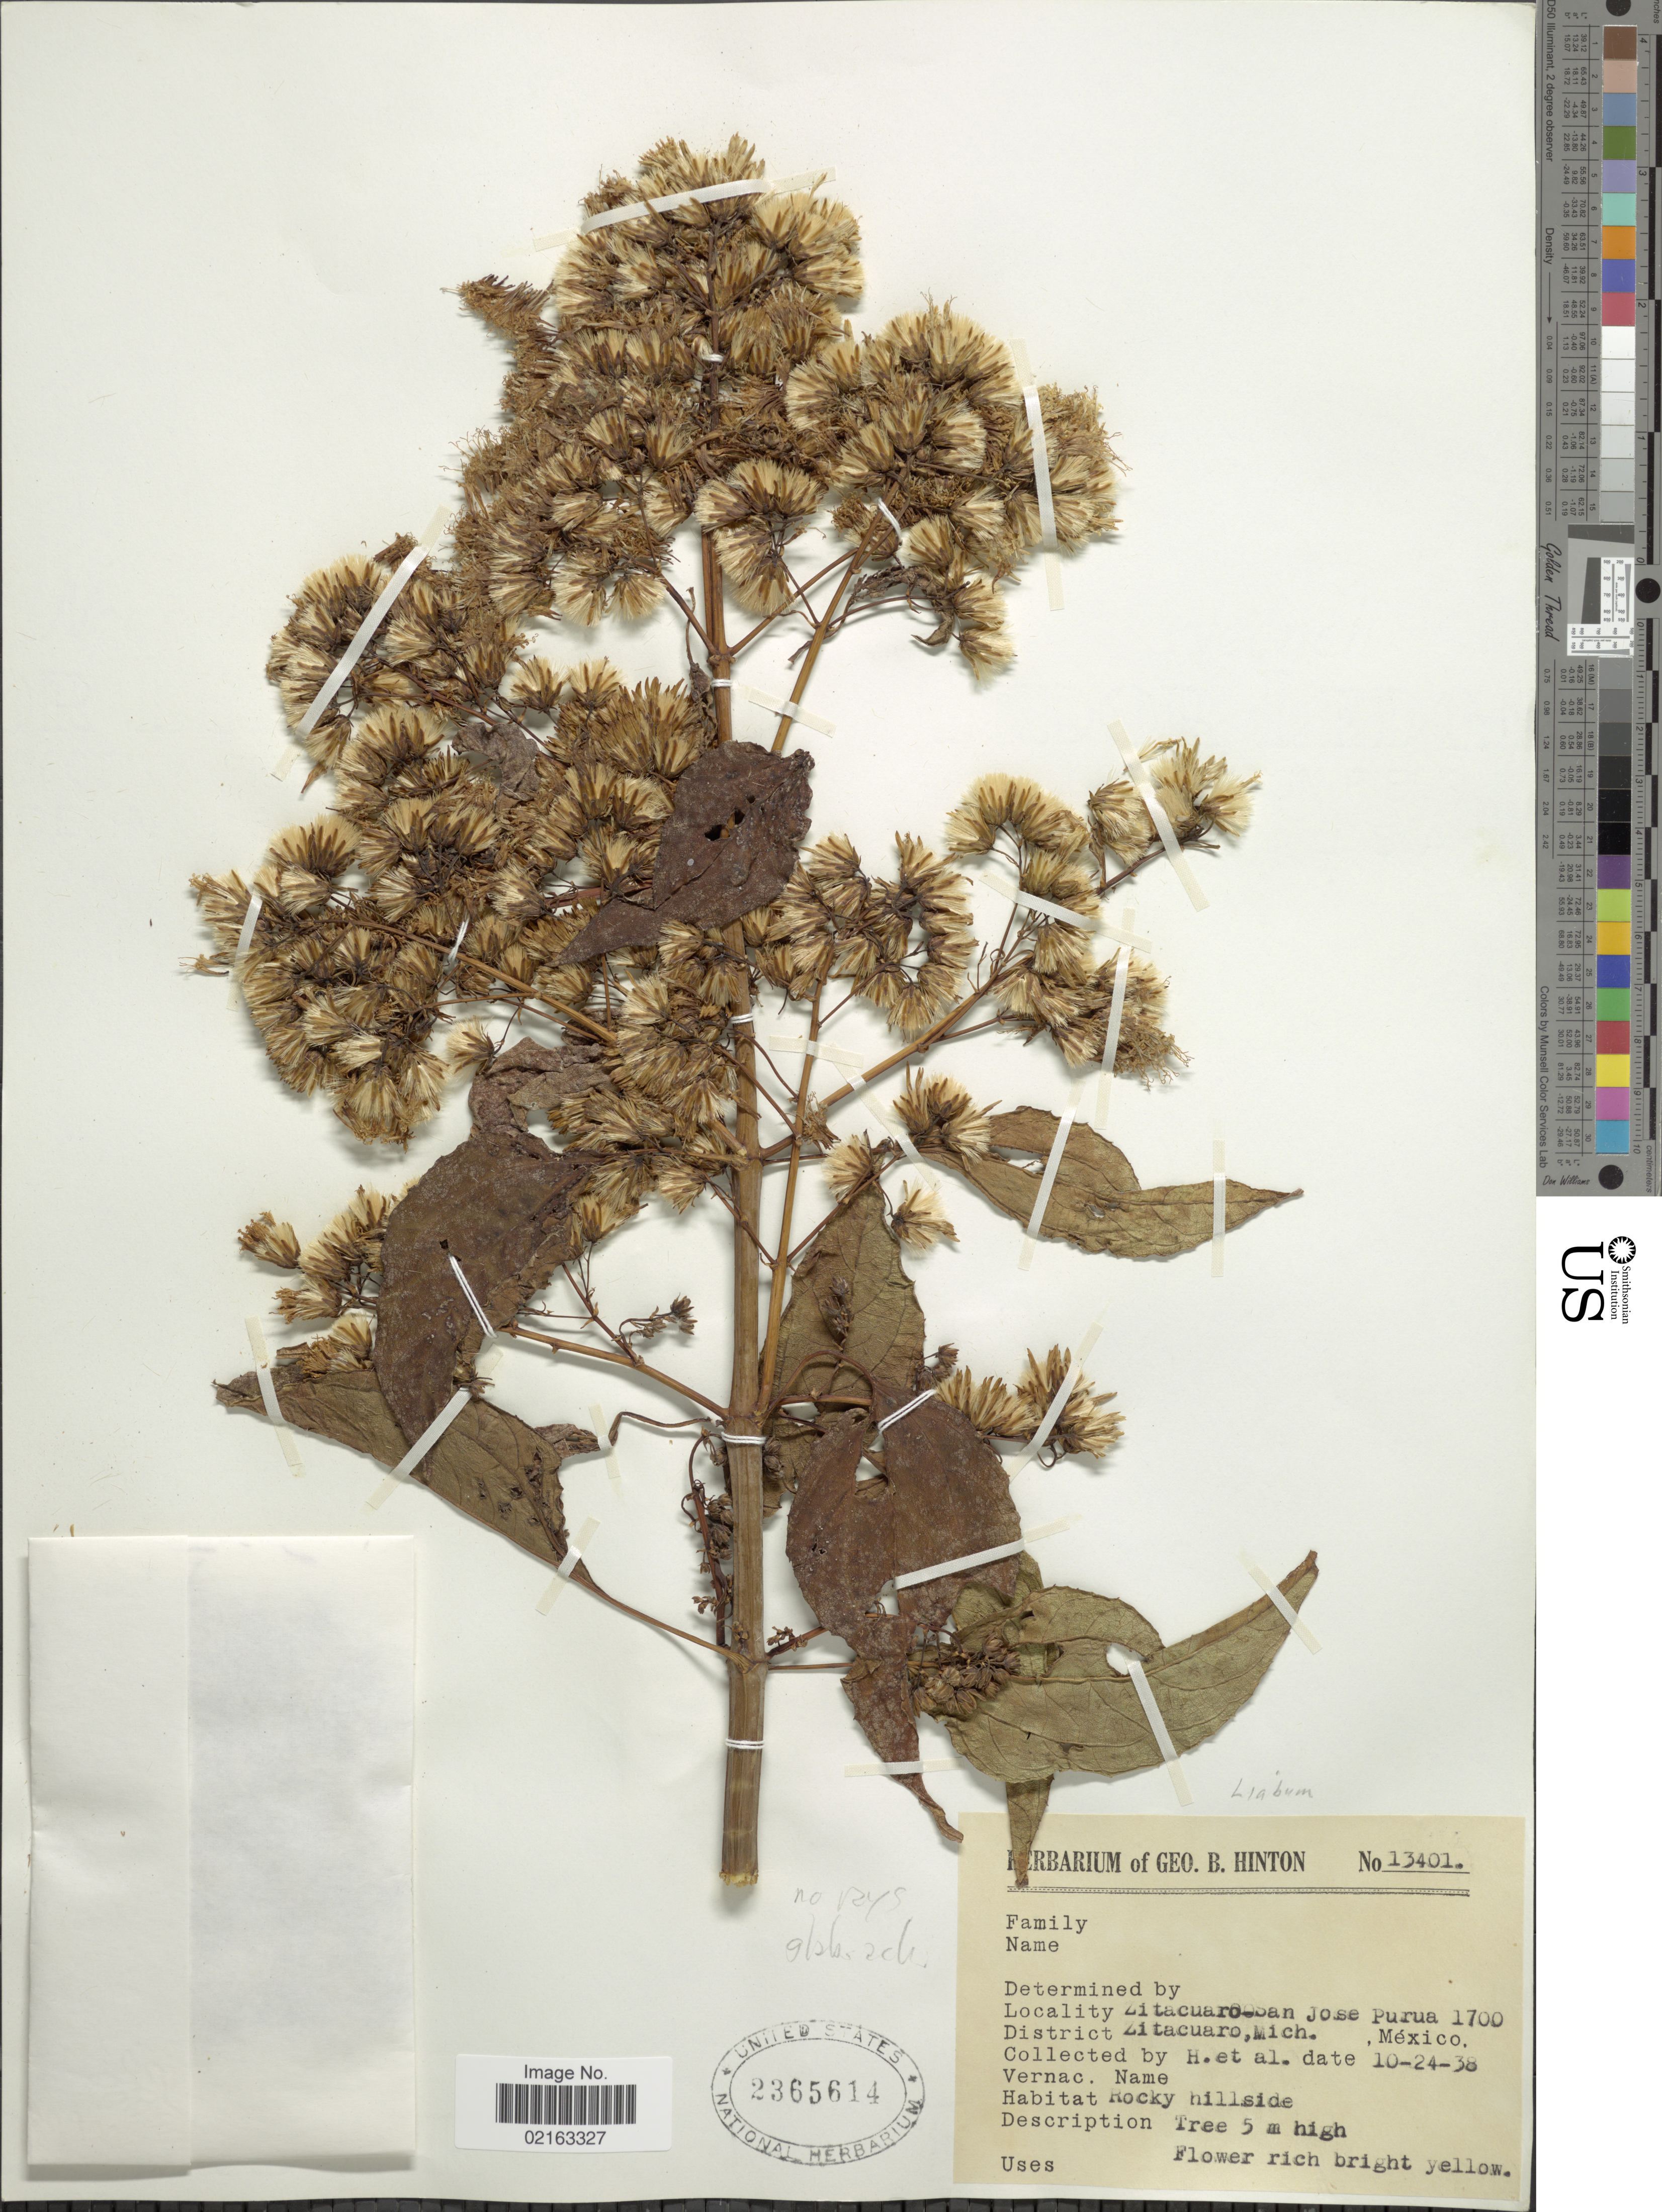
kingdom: Plantae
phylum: Tracheophyta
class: Magnoliopsida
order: Asterales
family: Asteraceae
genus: Sinclairia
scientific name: Sinclairia glabra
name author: (Hemsl.) Rydb.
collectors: G. B. Hinton & et al.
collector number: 13401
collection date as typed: Transcribed d/m/y: 24/10/38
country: Mexico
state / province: Michoacán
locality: Zitacuaro-San Jose Purua. District Zitacuaro, Mich., México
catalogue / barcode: US 2365614